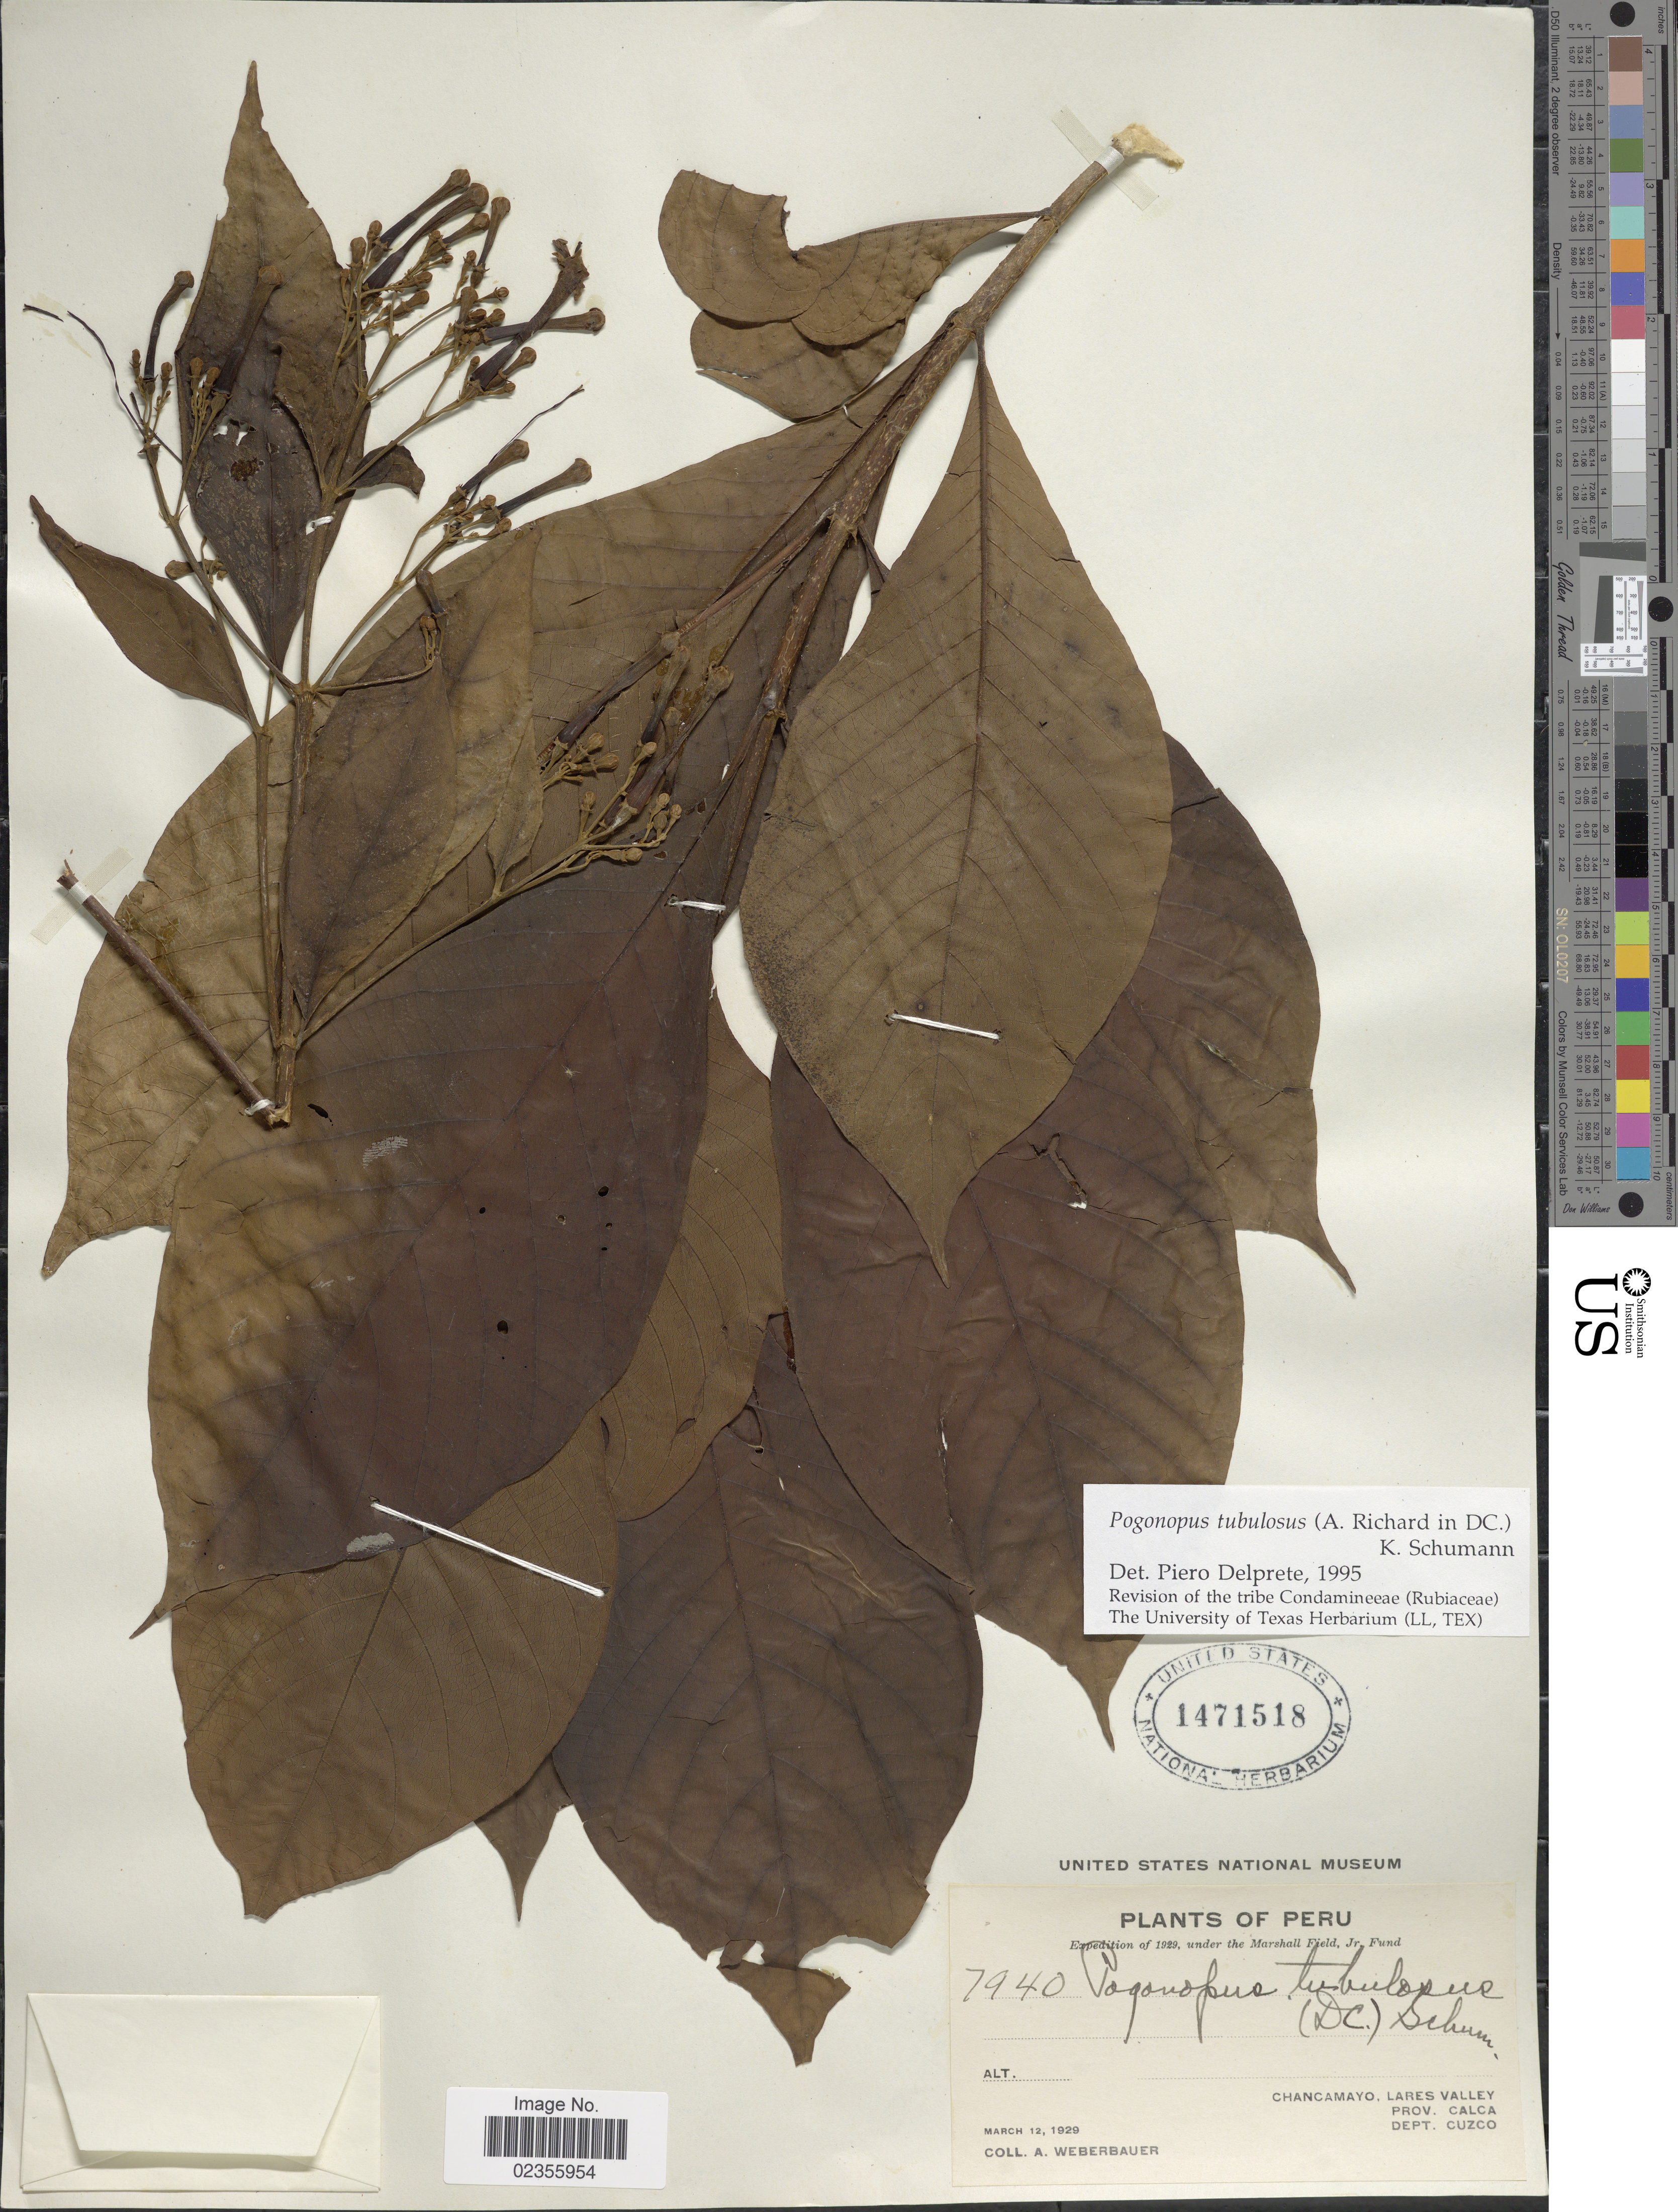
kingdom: Plantae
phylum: Tracheophyta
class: Magnoliopsida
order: Gentianales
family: Rubiaceae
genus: Pogonopus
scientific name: Pogonopus tubulosus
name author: (A. Rich. in DC.) K. Schum.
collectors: A. Weberbauer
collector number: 7940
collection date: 1929-03-12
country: Peru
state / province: Cusco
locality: Chancamayo, Lares Valley. Prov. Calca. Dept. Cuzco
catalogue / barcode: US 1471518